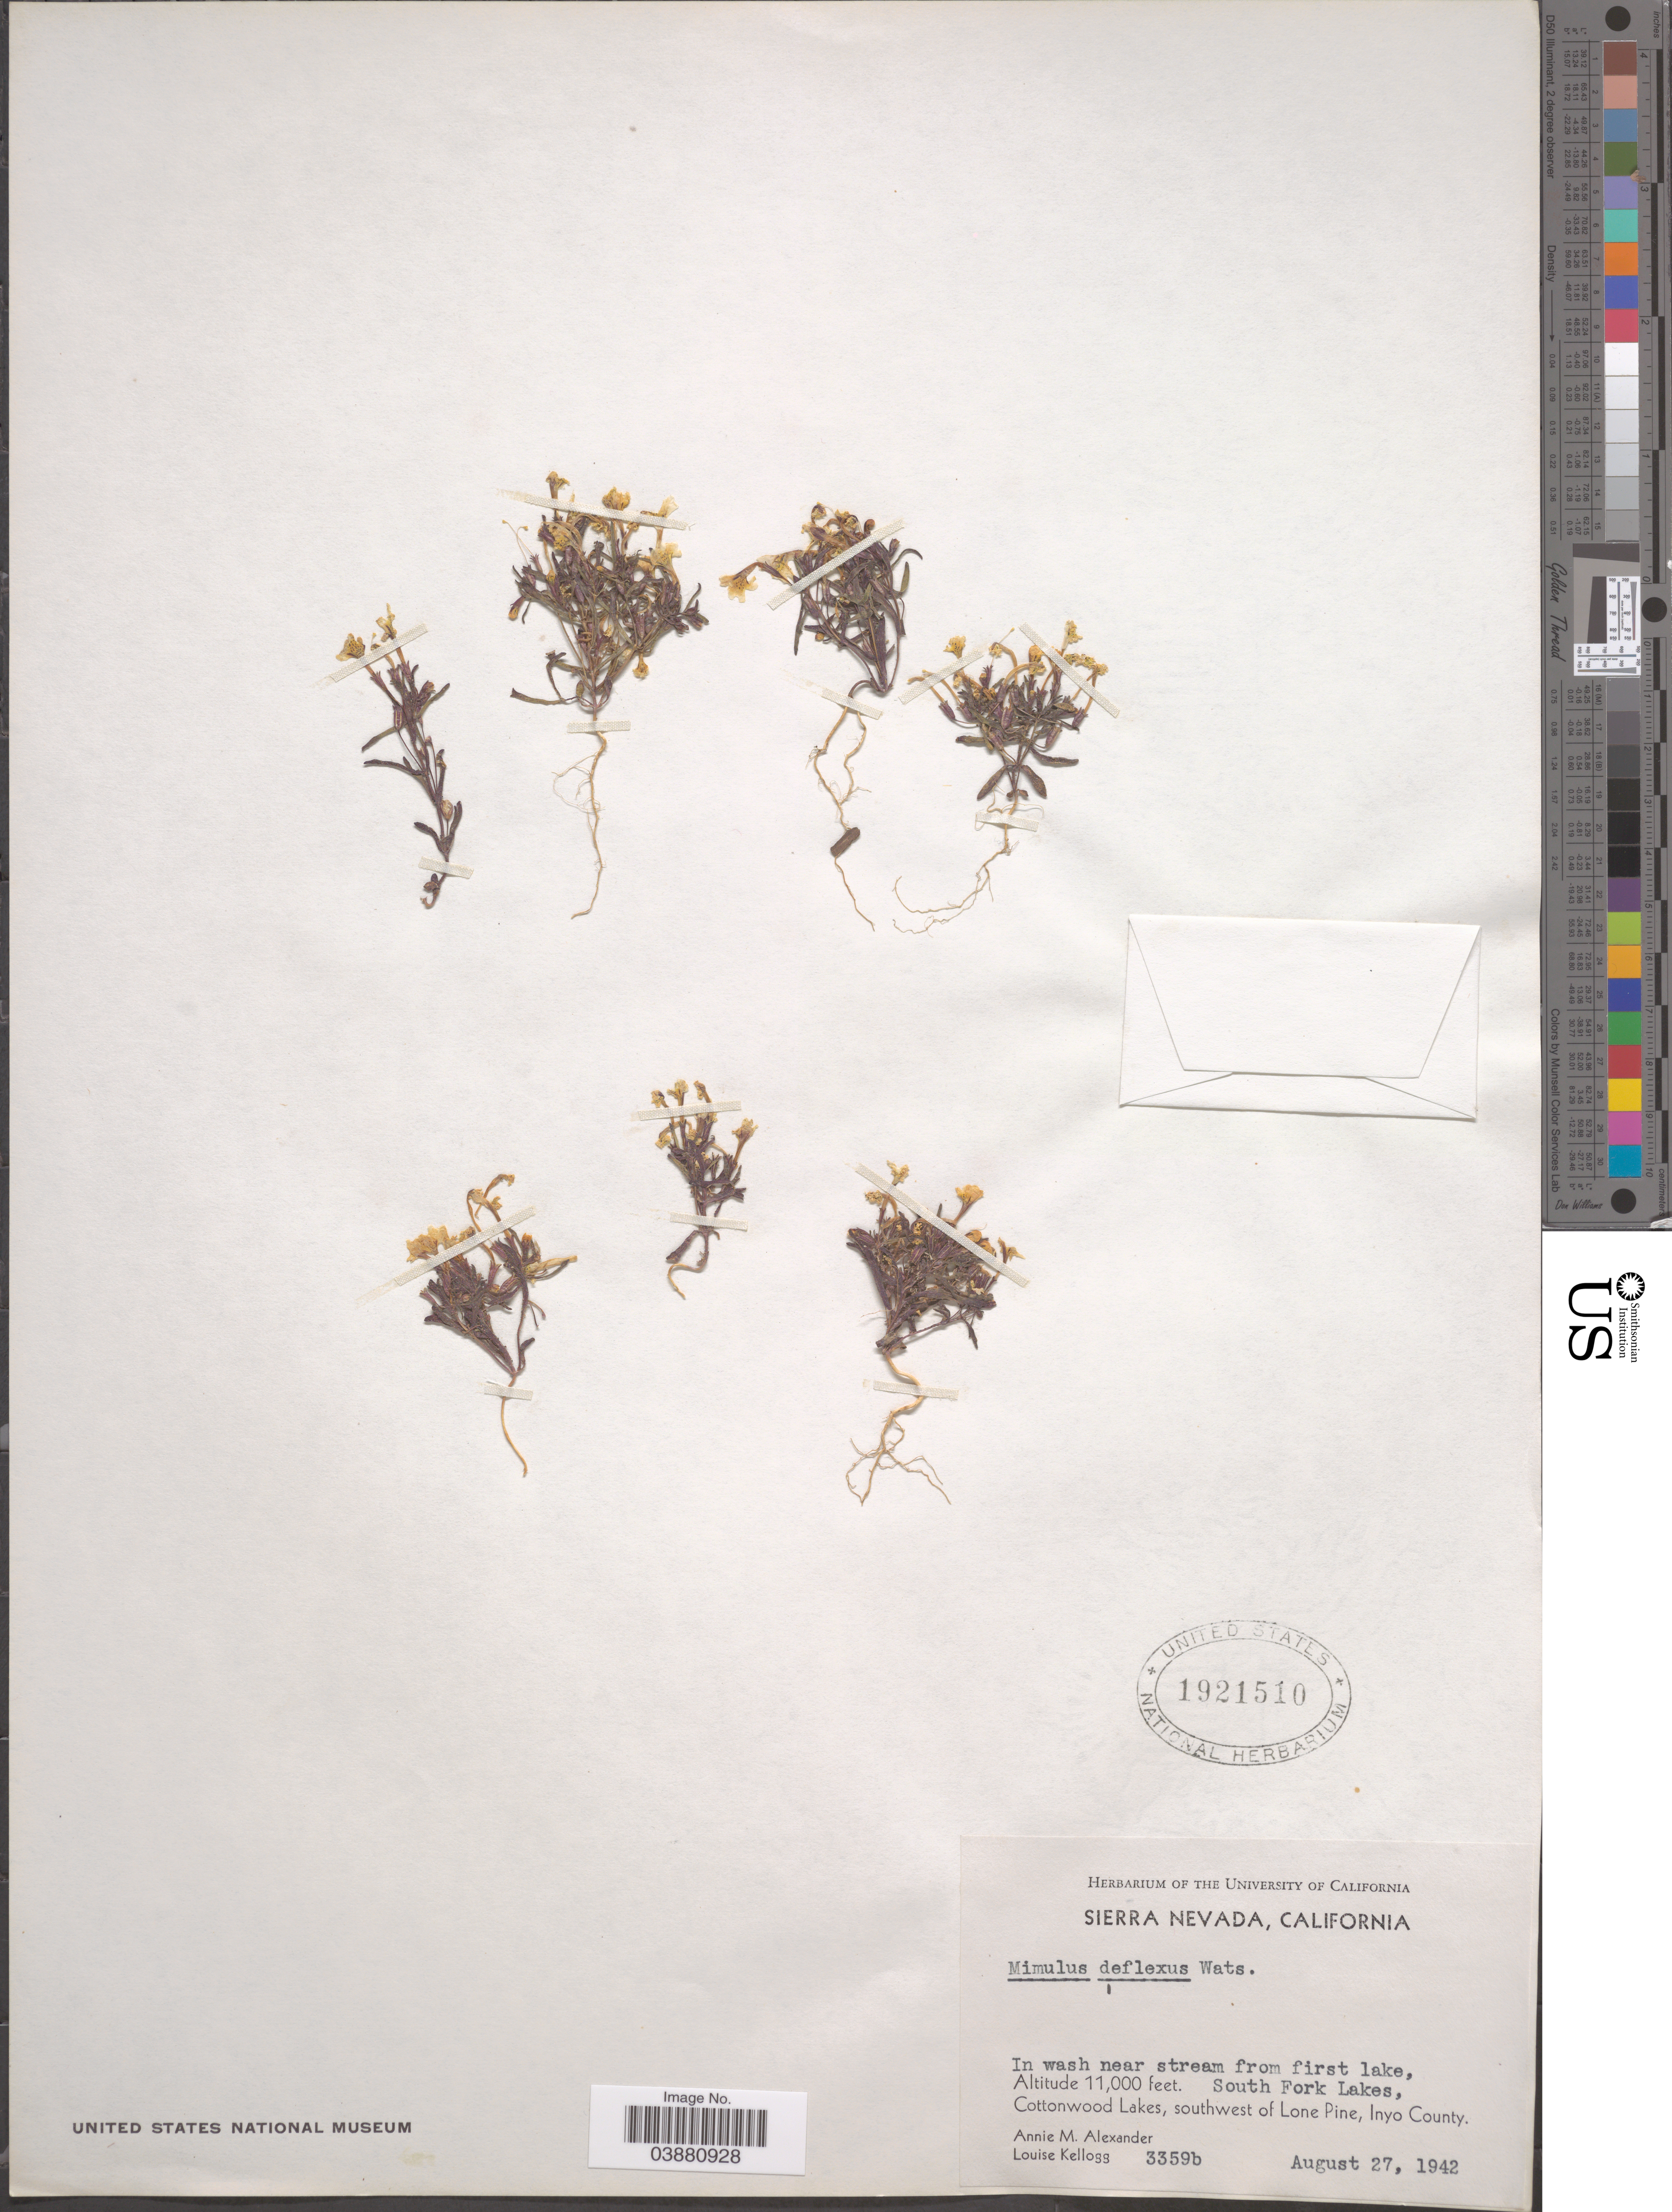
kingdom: Plantae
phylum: Tracheophyta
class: Magnoliopsida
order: Lamiales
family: Phrymaceae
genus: Mimulus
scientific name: Mimulus deflexus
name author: S. Watson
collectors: A. M. Alexander & L. Kellogg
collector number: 3359b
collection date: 1942-08-27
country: United States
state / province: California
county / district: Inyo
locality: Sierra Nevada. In wash near stream from first lake, South Fork Lakes. Cottonwood Lakes, southwest of Lone Pine, Inyo County.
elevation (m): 3353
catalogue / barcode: US 1921510